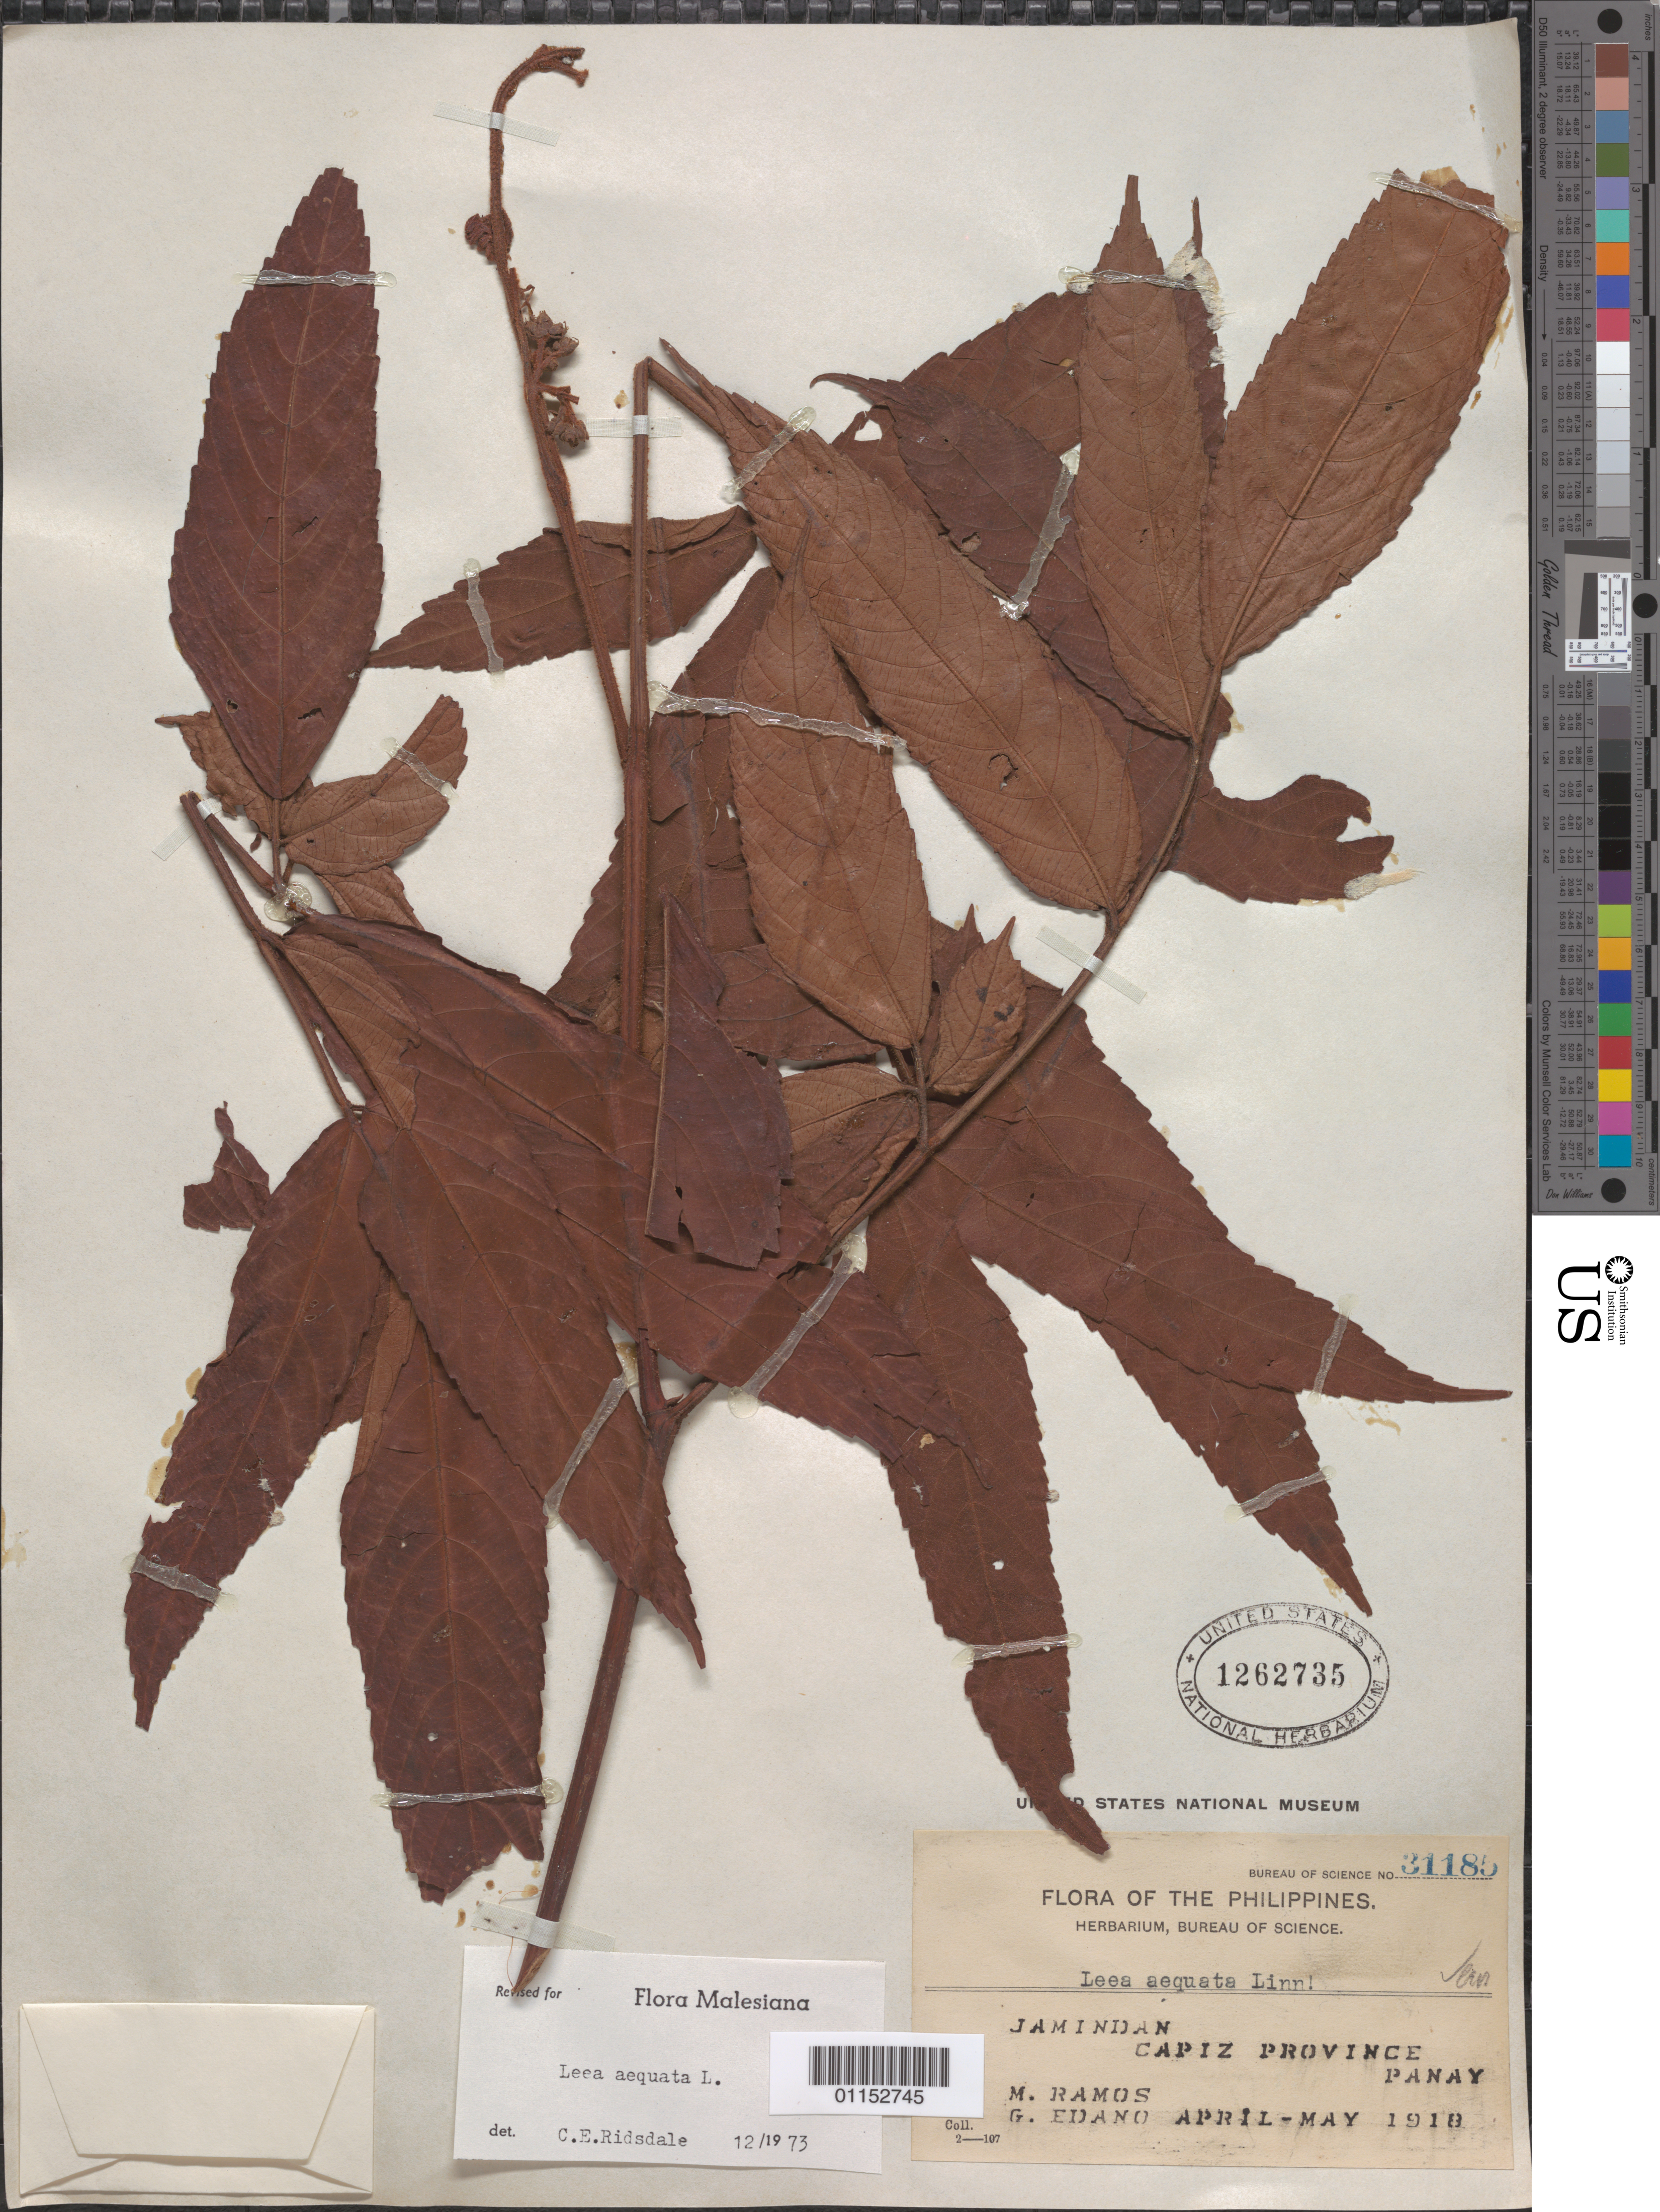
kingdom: Plantae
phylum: Tracheophyta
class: Magnoliopsida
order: Vitales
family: Vitaceae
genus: Leea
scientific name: Leea aequata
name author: L.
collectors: M. Ramos & G. Edaño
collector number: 31185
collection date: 1918-04/1918-05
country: Philippines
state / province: Western Visayas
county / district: Capiz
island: Panay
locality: Jamindan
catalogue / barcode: US 1262735